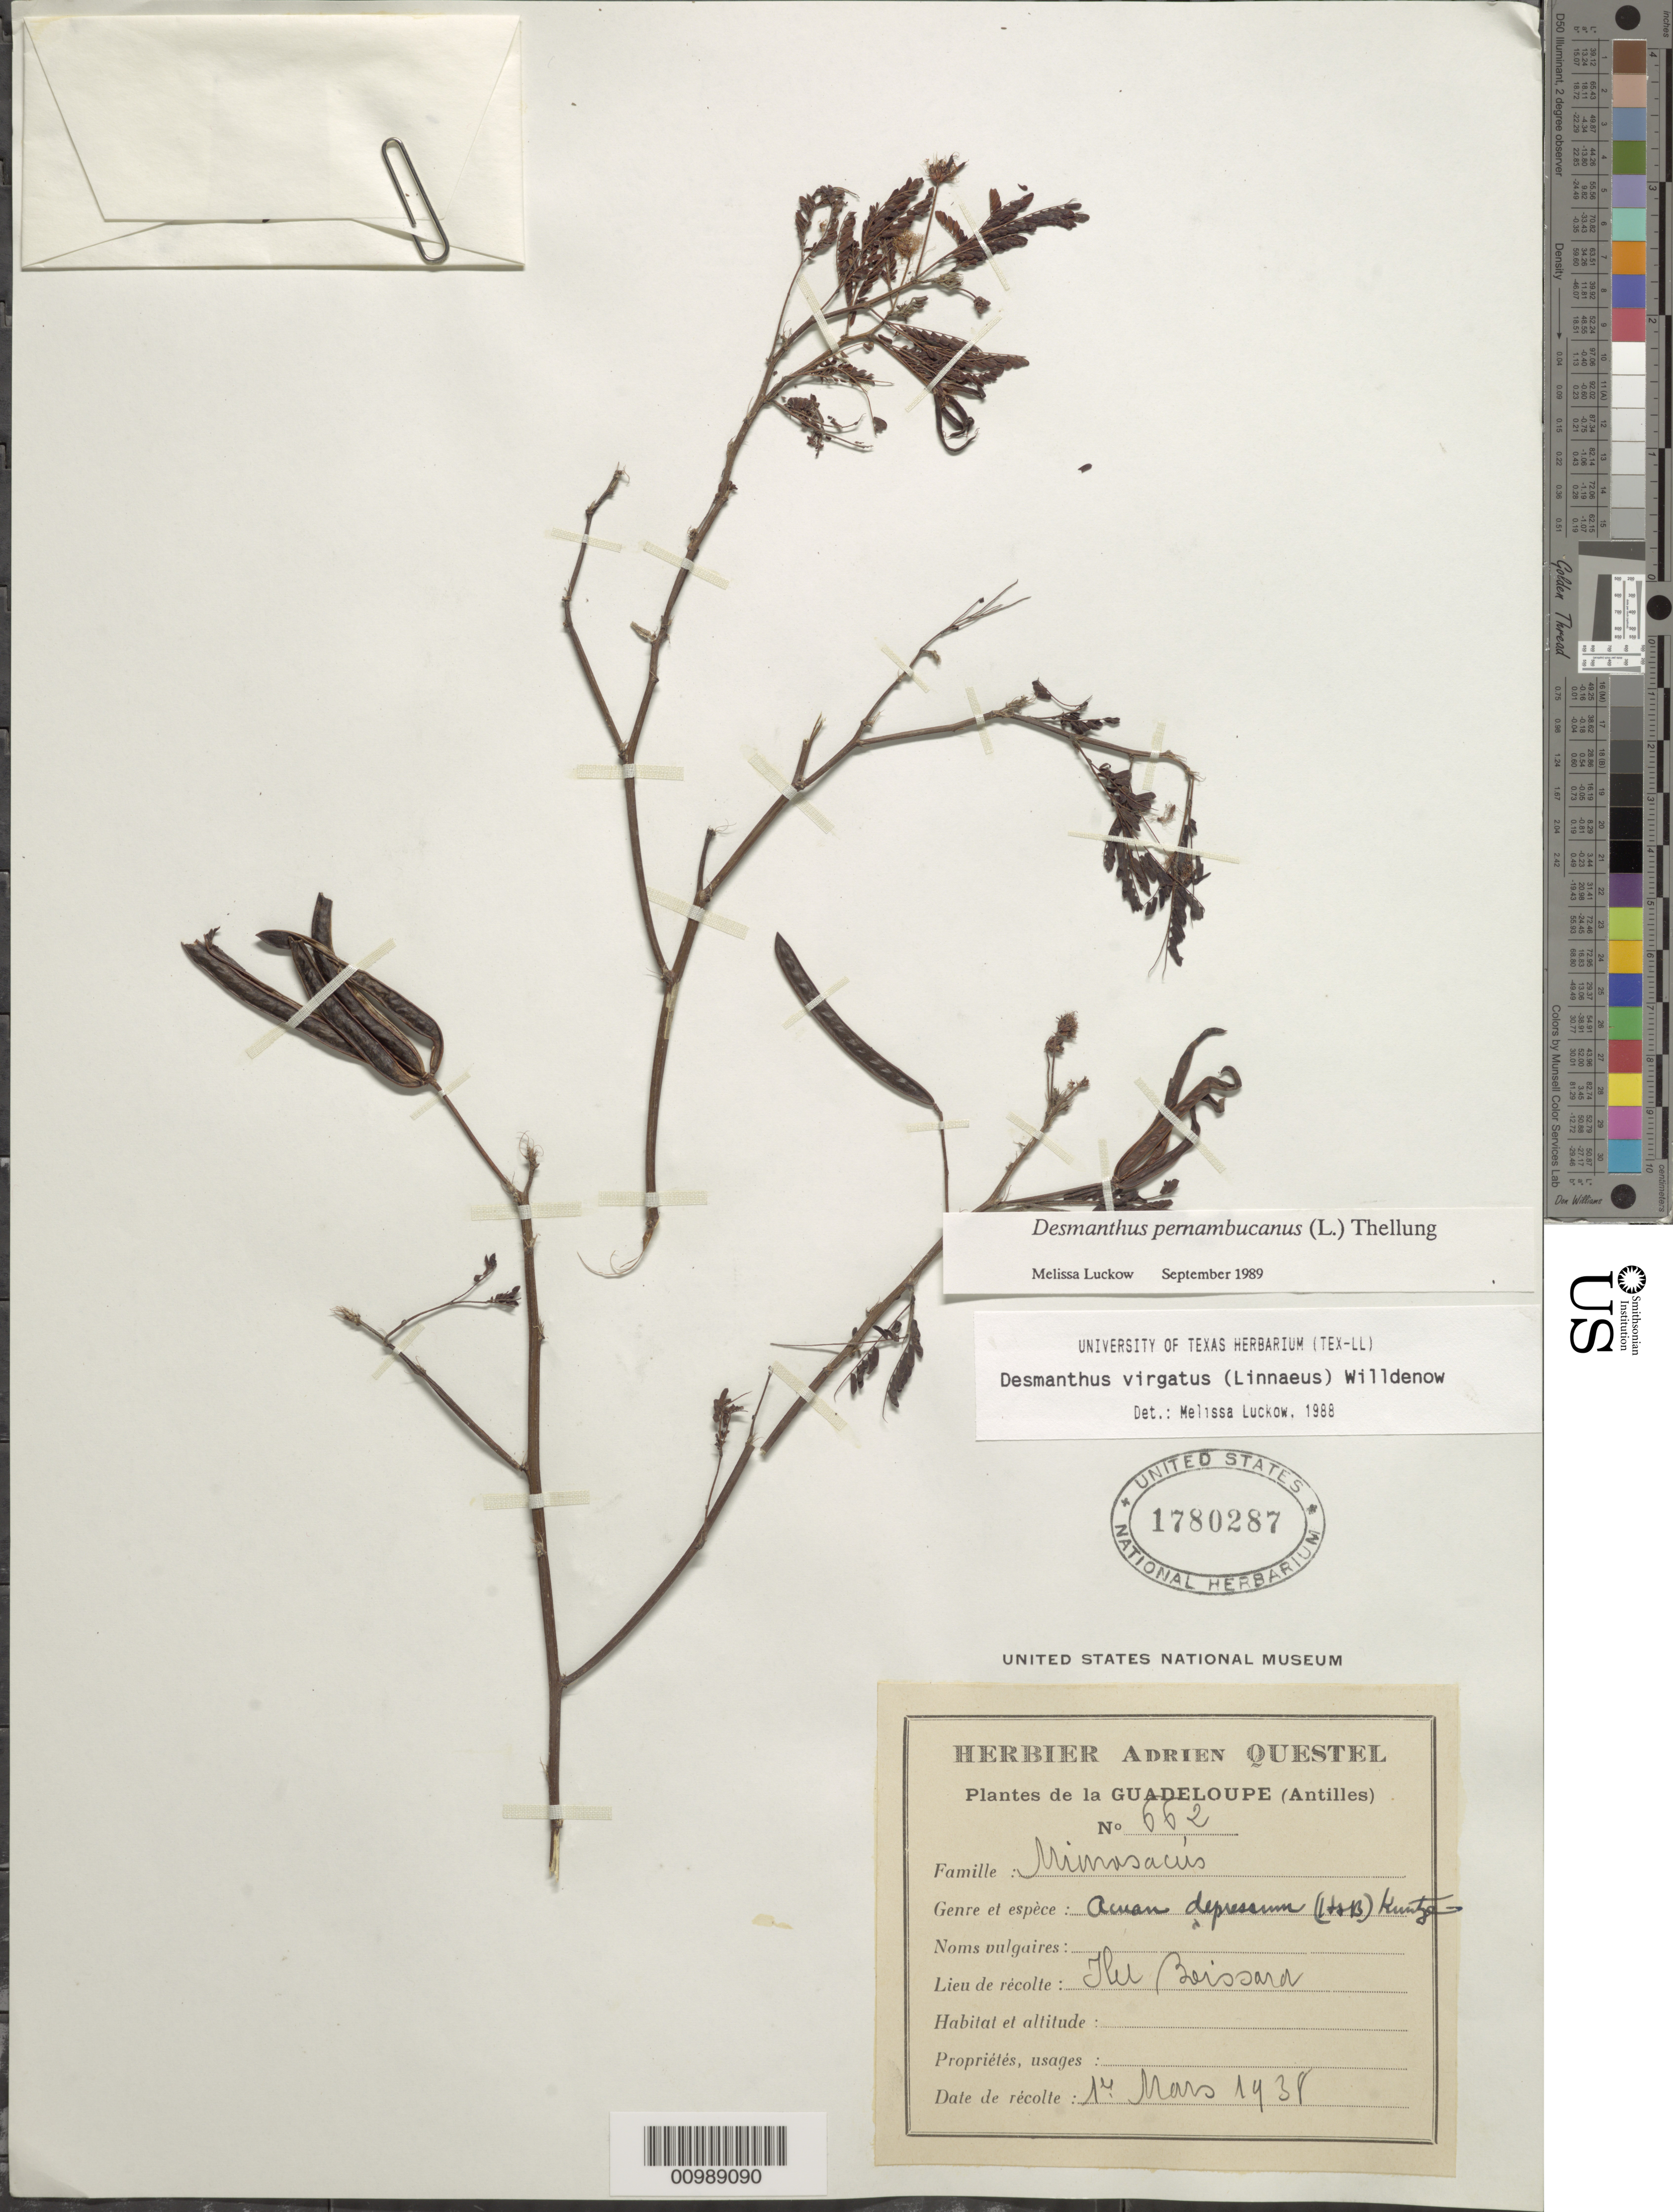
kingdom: Plantae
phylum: Tracheophyta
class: Magnoliopsida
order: Fabales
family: Fabaceae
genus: Desmanthus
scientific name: Desmanthus pernambucanus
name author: (L.) Thell.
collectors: A. Questel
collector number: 662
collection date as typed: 14 Mar 1938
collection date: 1938-03-14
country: Guadeloupe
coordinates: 0 N, 0 E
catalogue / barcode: US 1780287